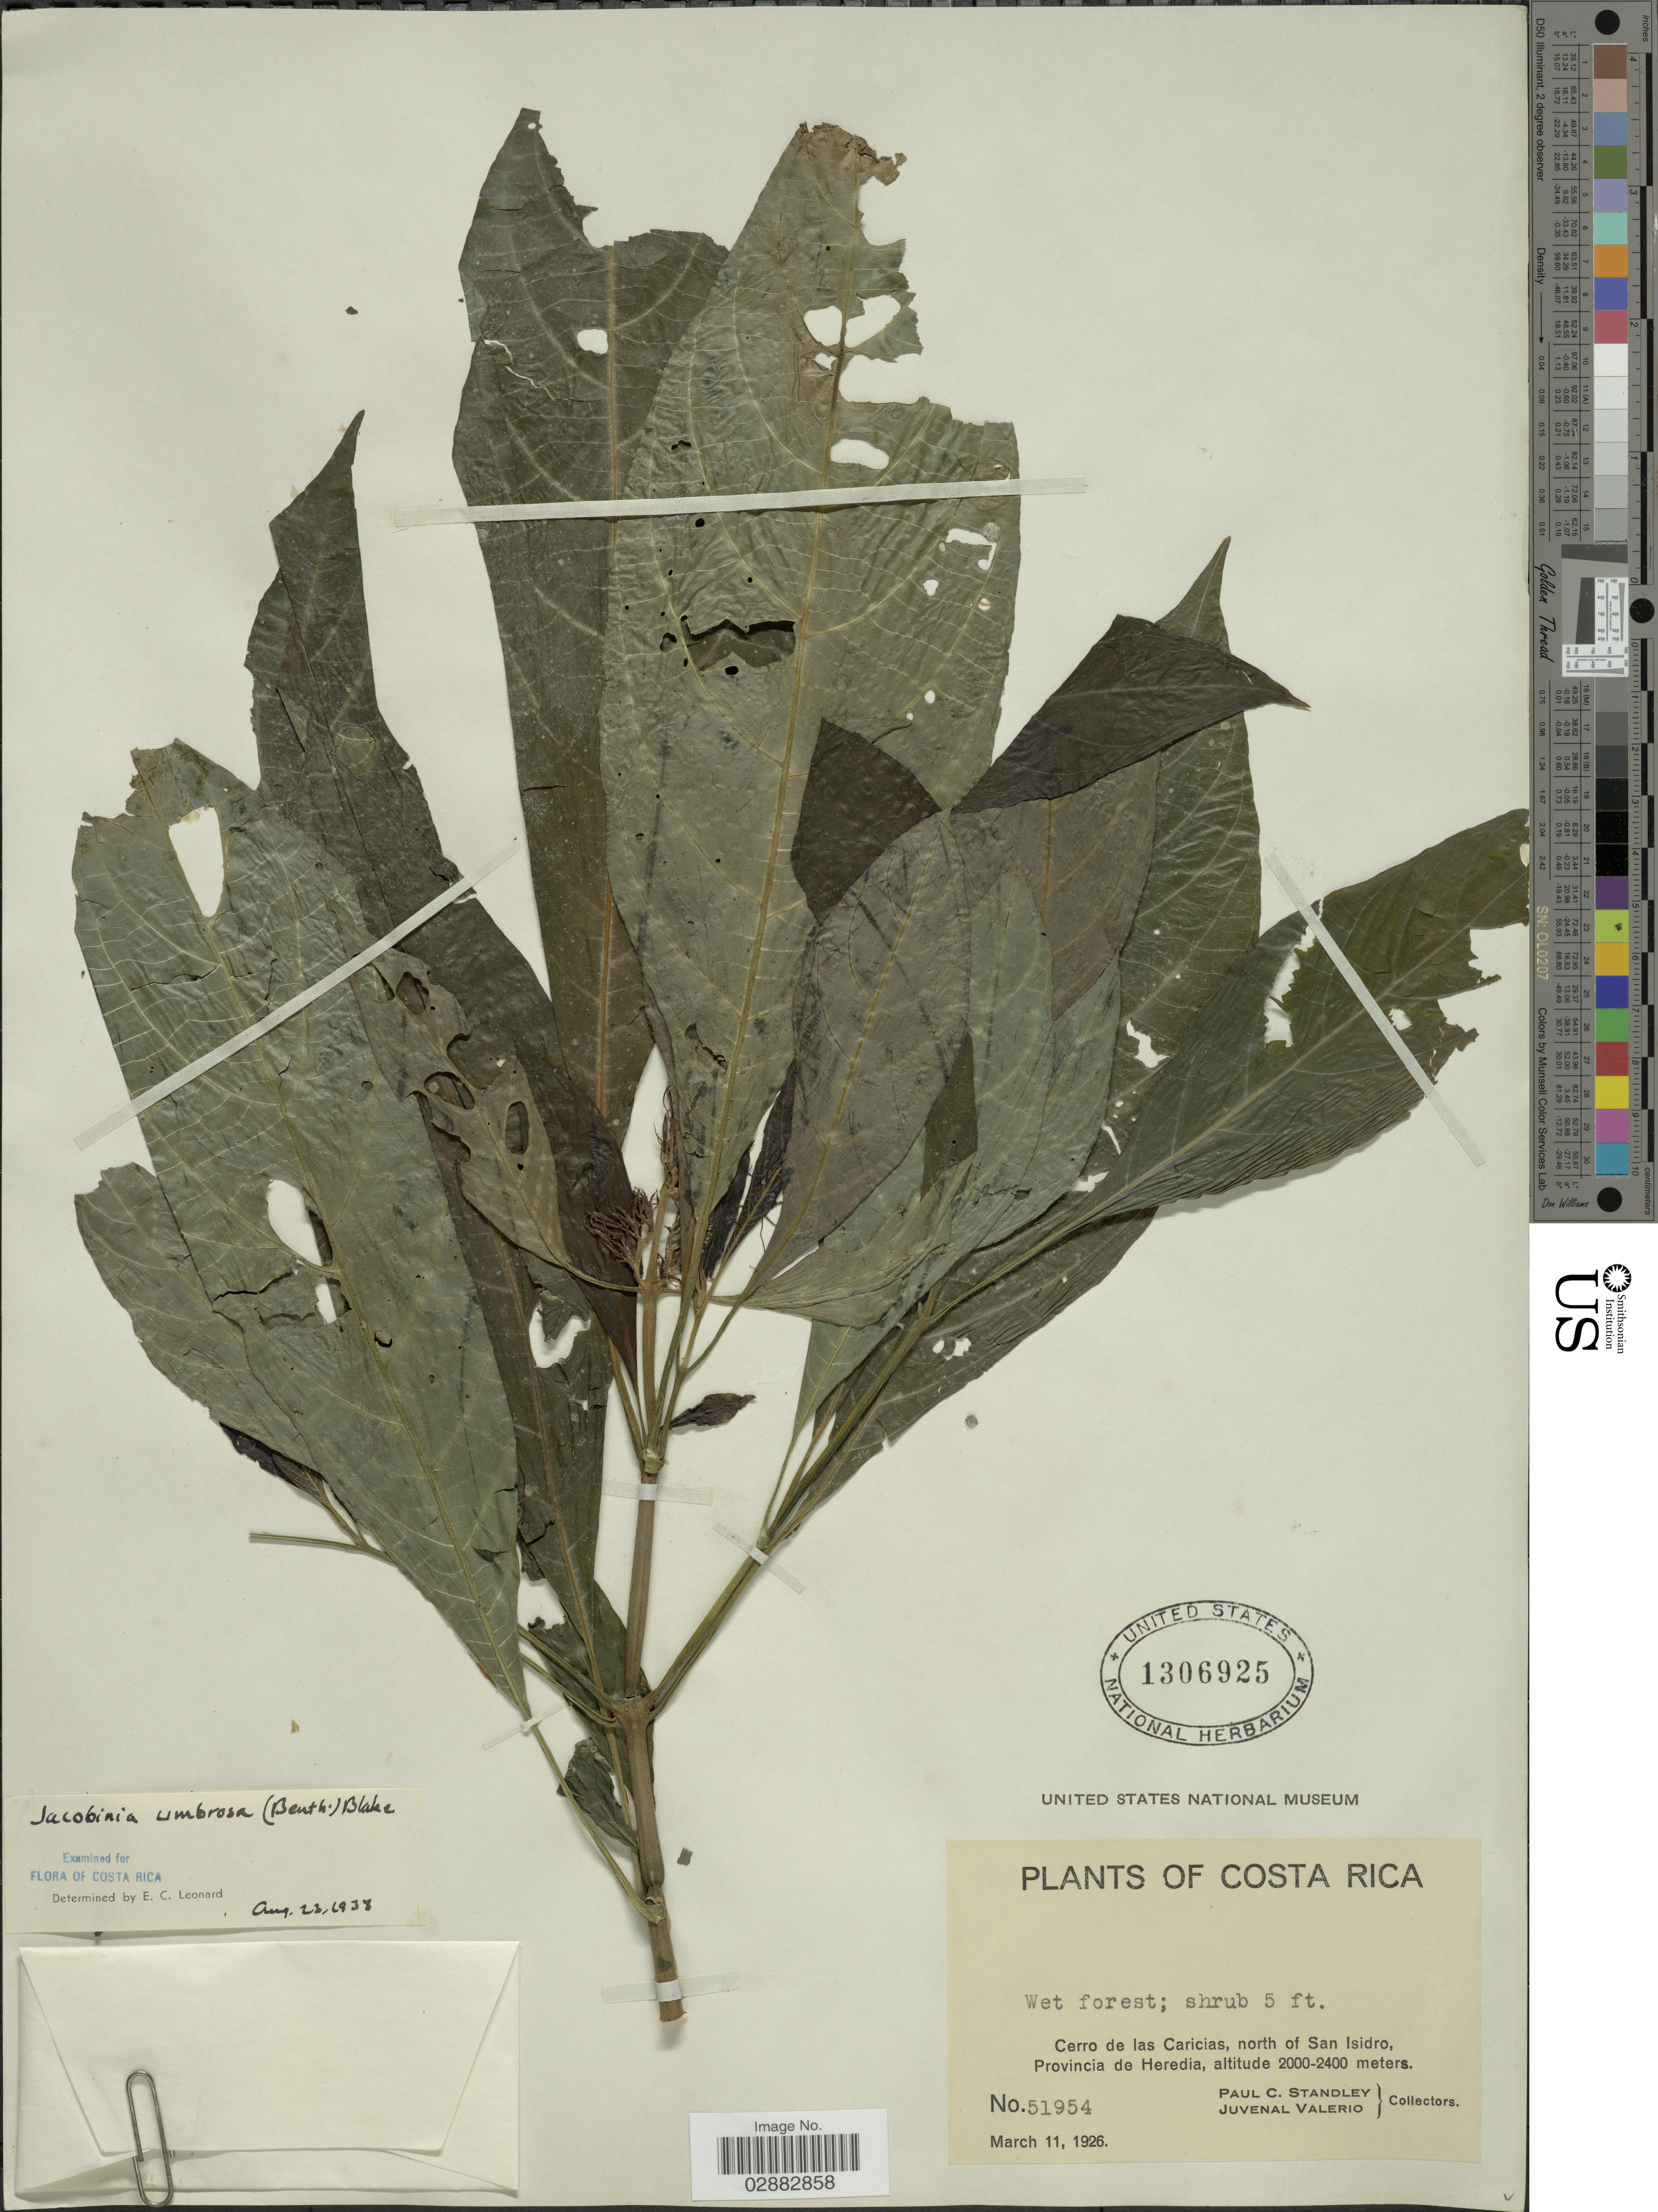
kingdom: Plantae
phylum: Tracheophyta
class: Magnoliopsida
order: Lamiales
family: Acanthaceae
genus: Jacobinia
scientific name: Jacobinia umbrosa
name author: (Benth.) S.F. Blake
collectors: P. C. Standley & J. Valerio R.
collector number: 51954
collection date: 1926-03-11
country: Costa Rica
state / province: Heredia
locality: Cerro de las Caricias, north of San Isidro, Provincia de Heredia.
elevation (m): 2000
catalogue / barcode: US 1306925